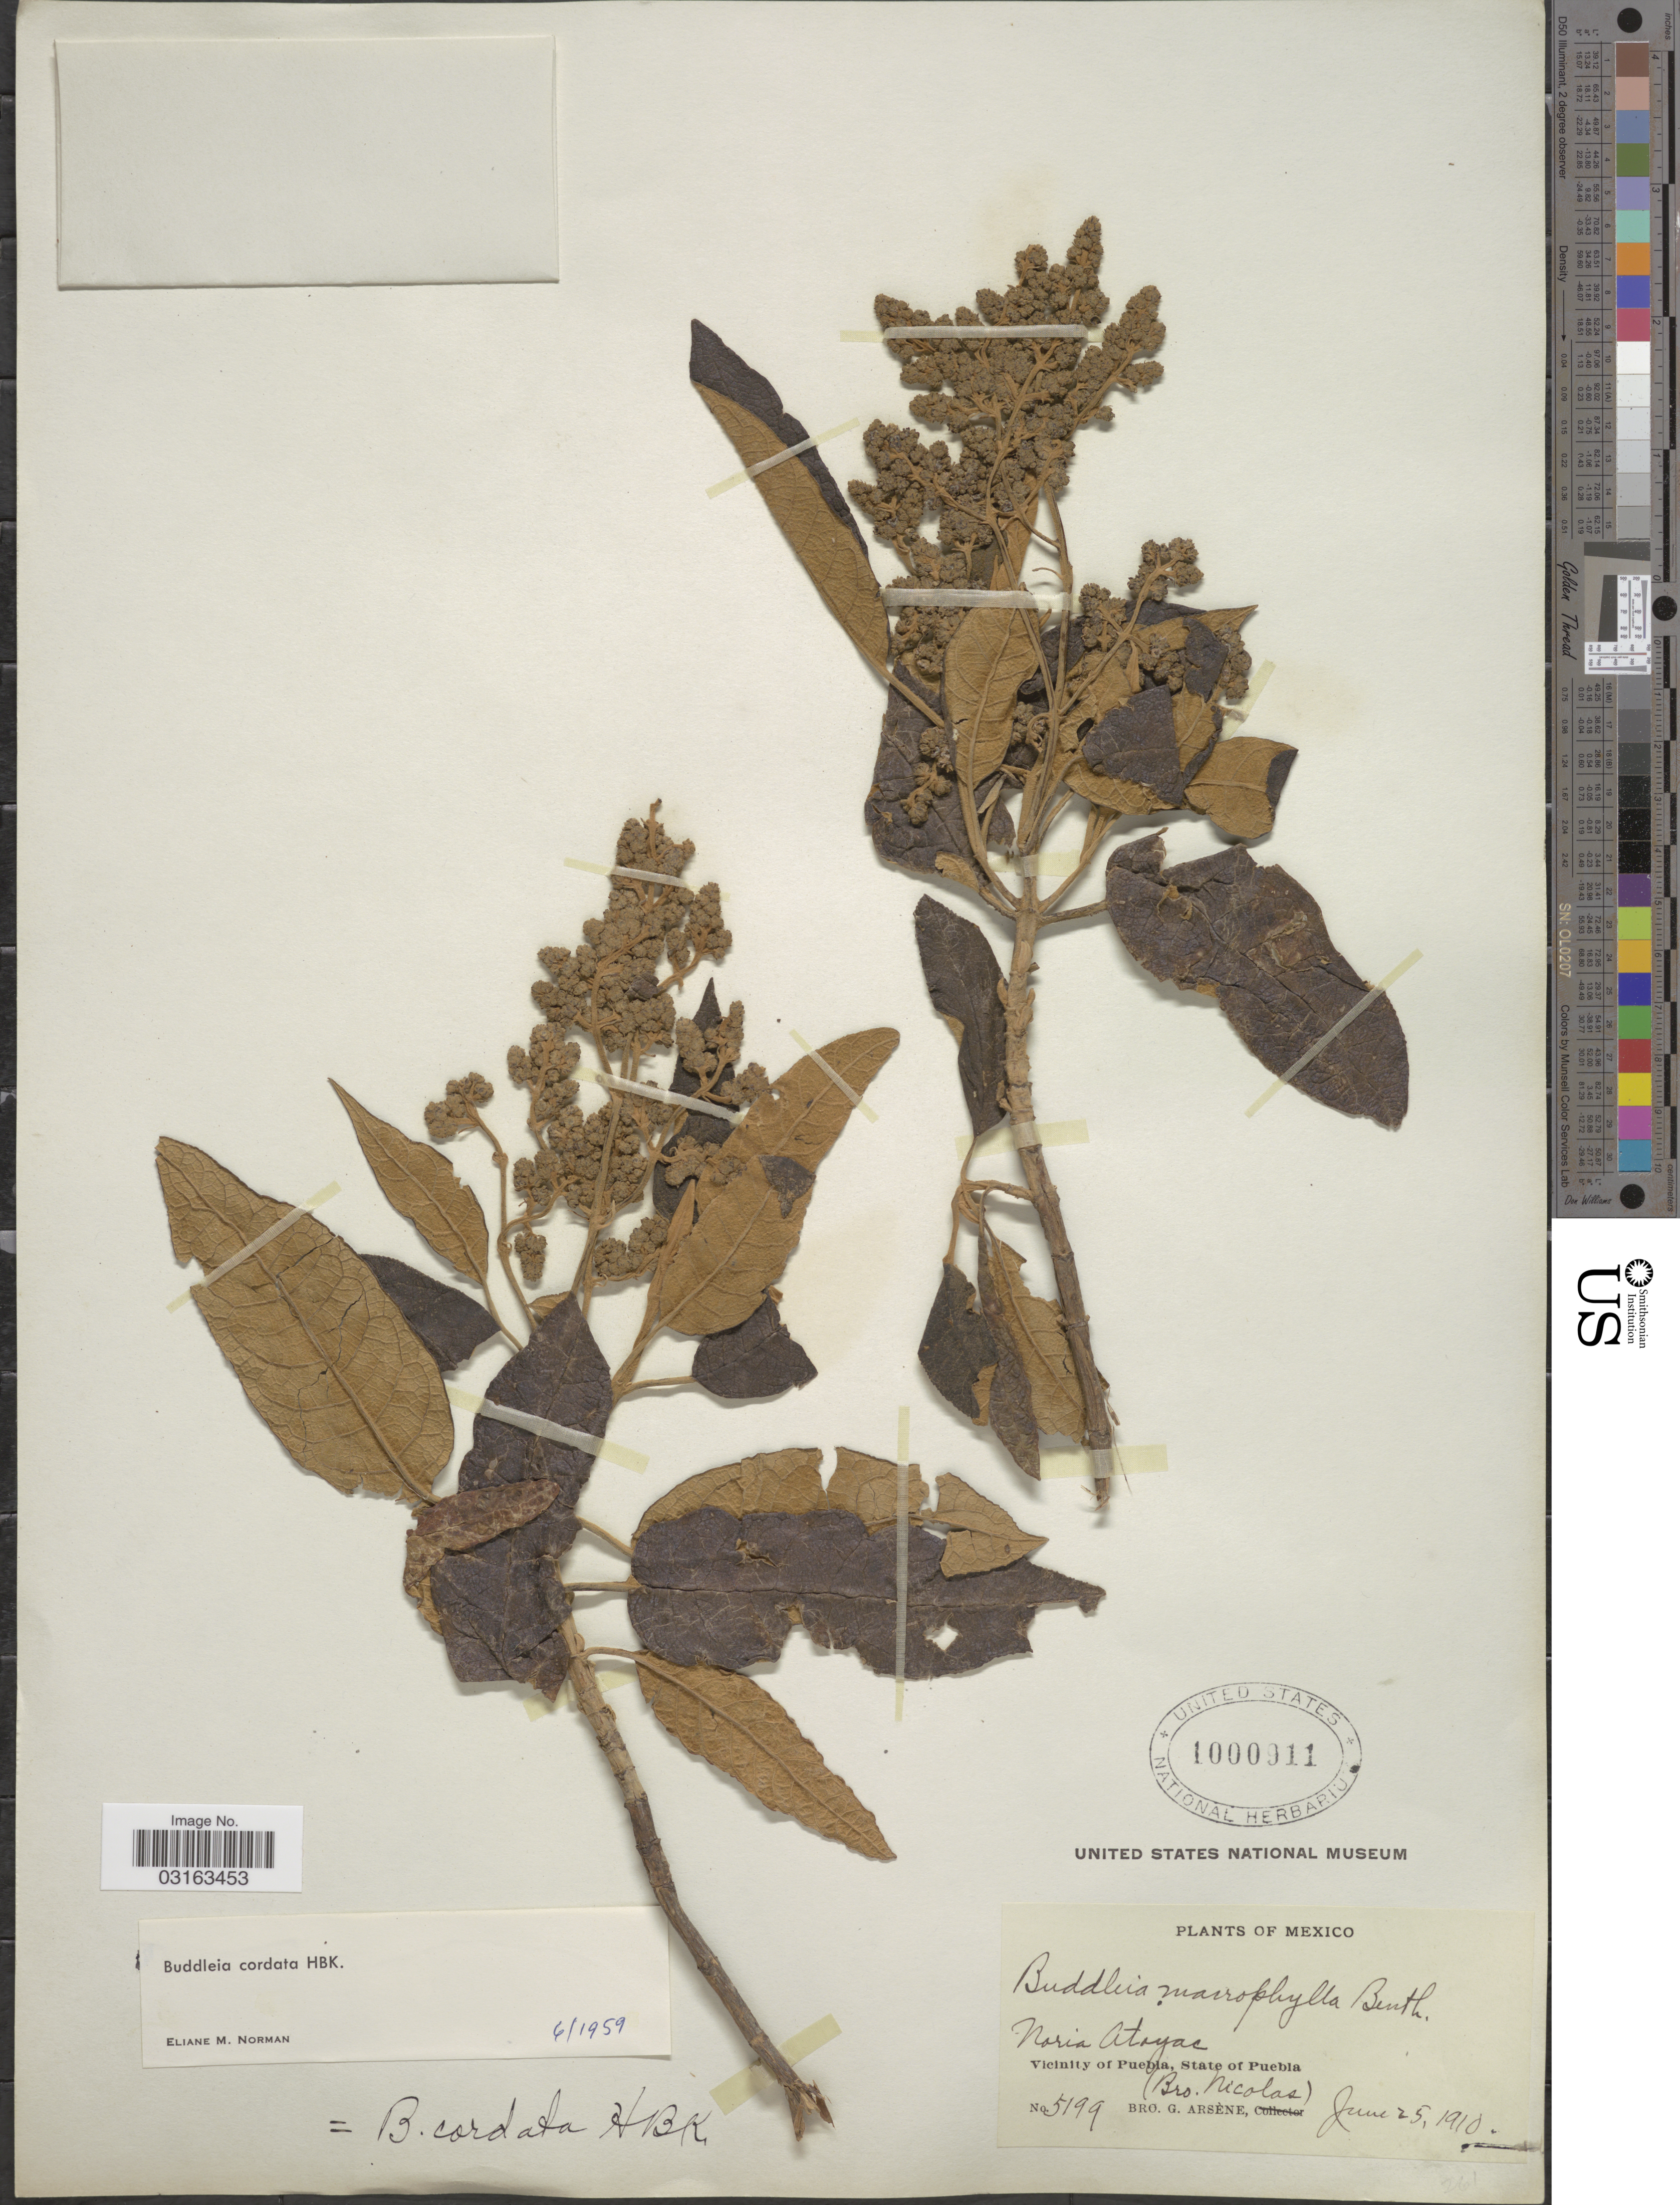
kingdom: Plantae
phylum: Tracheophyta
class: Magnoliopsida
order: Lamiales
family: Scrophulariaceae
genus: Buddleja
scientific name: Buddleja cordata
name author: Kunth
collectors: Bro. G. Arsène & Bro. Nicolas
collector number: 5199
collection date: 1910-06-25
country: Mexico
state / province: Puebla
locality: Noria Atoyac. Vicinity of Puebla.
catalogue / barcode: US 1000911